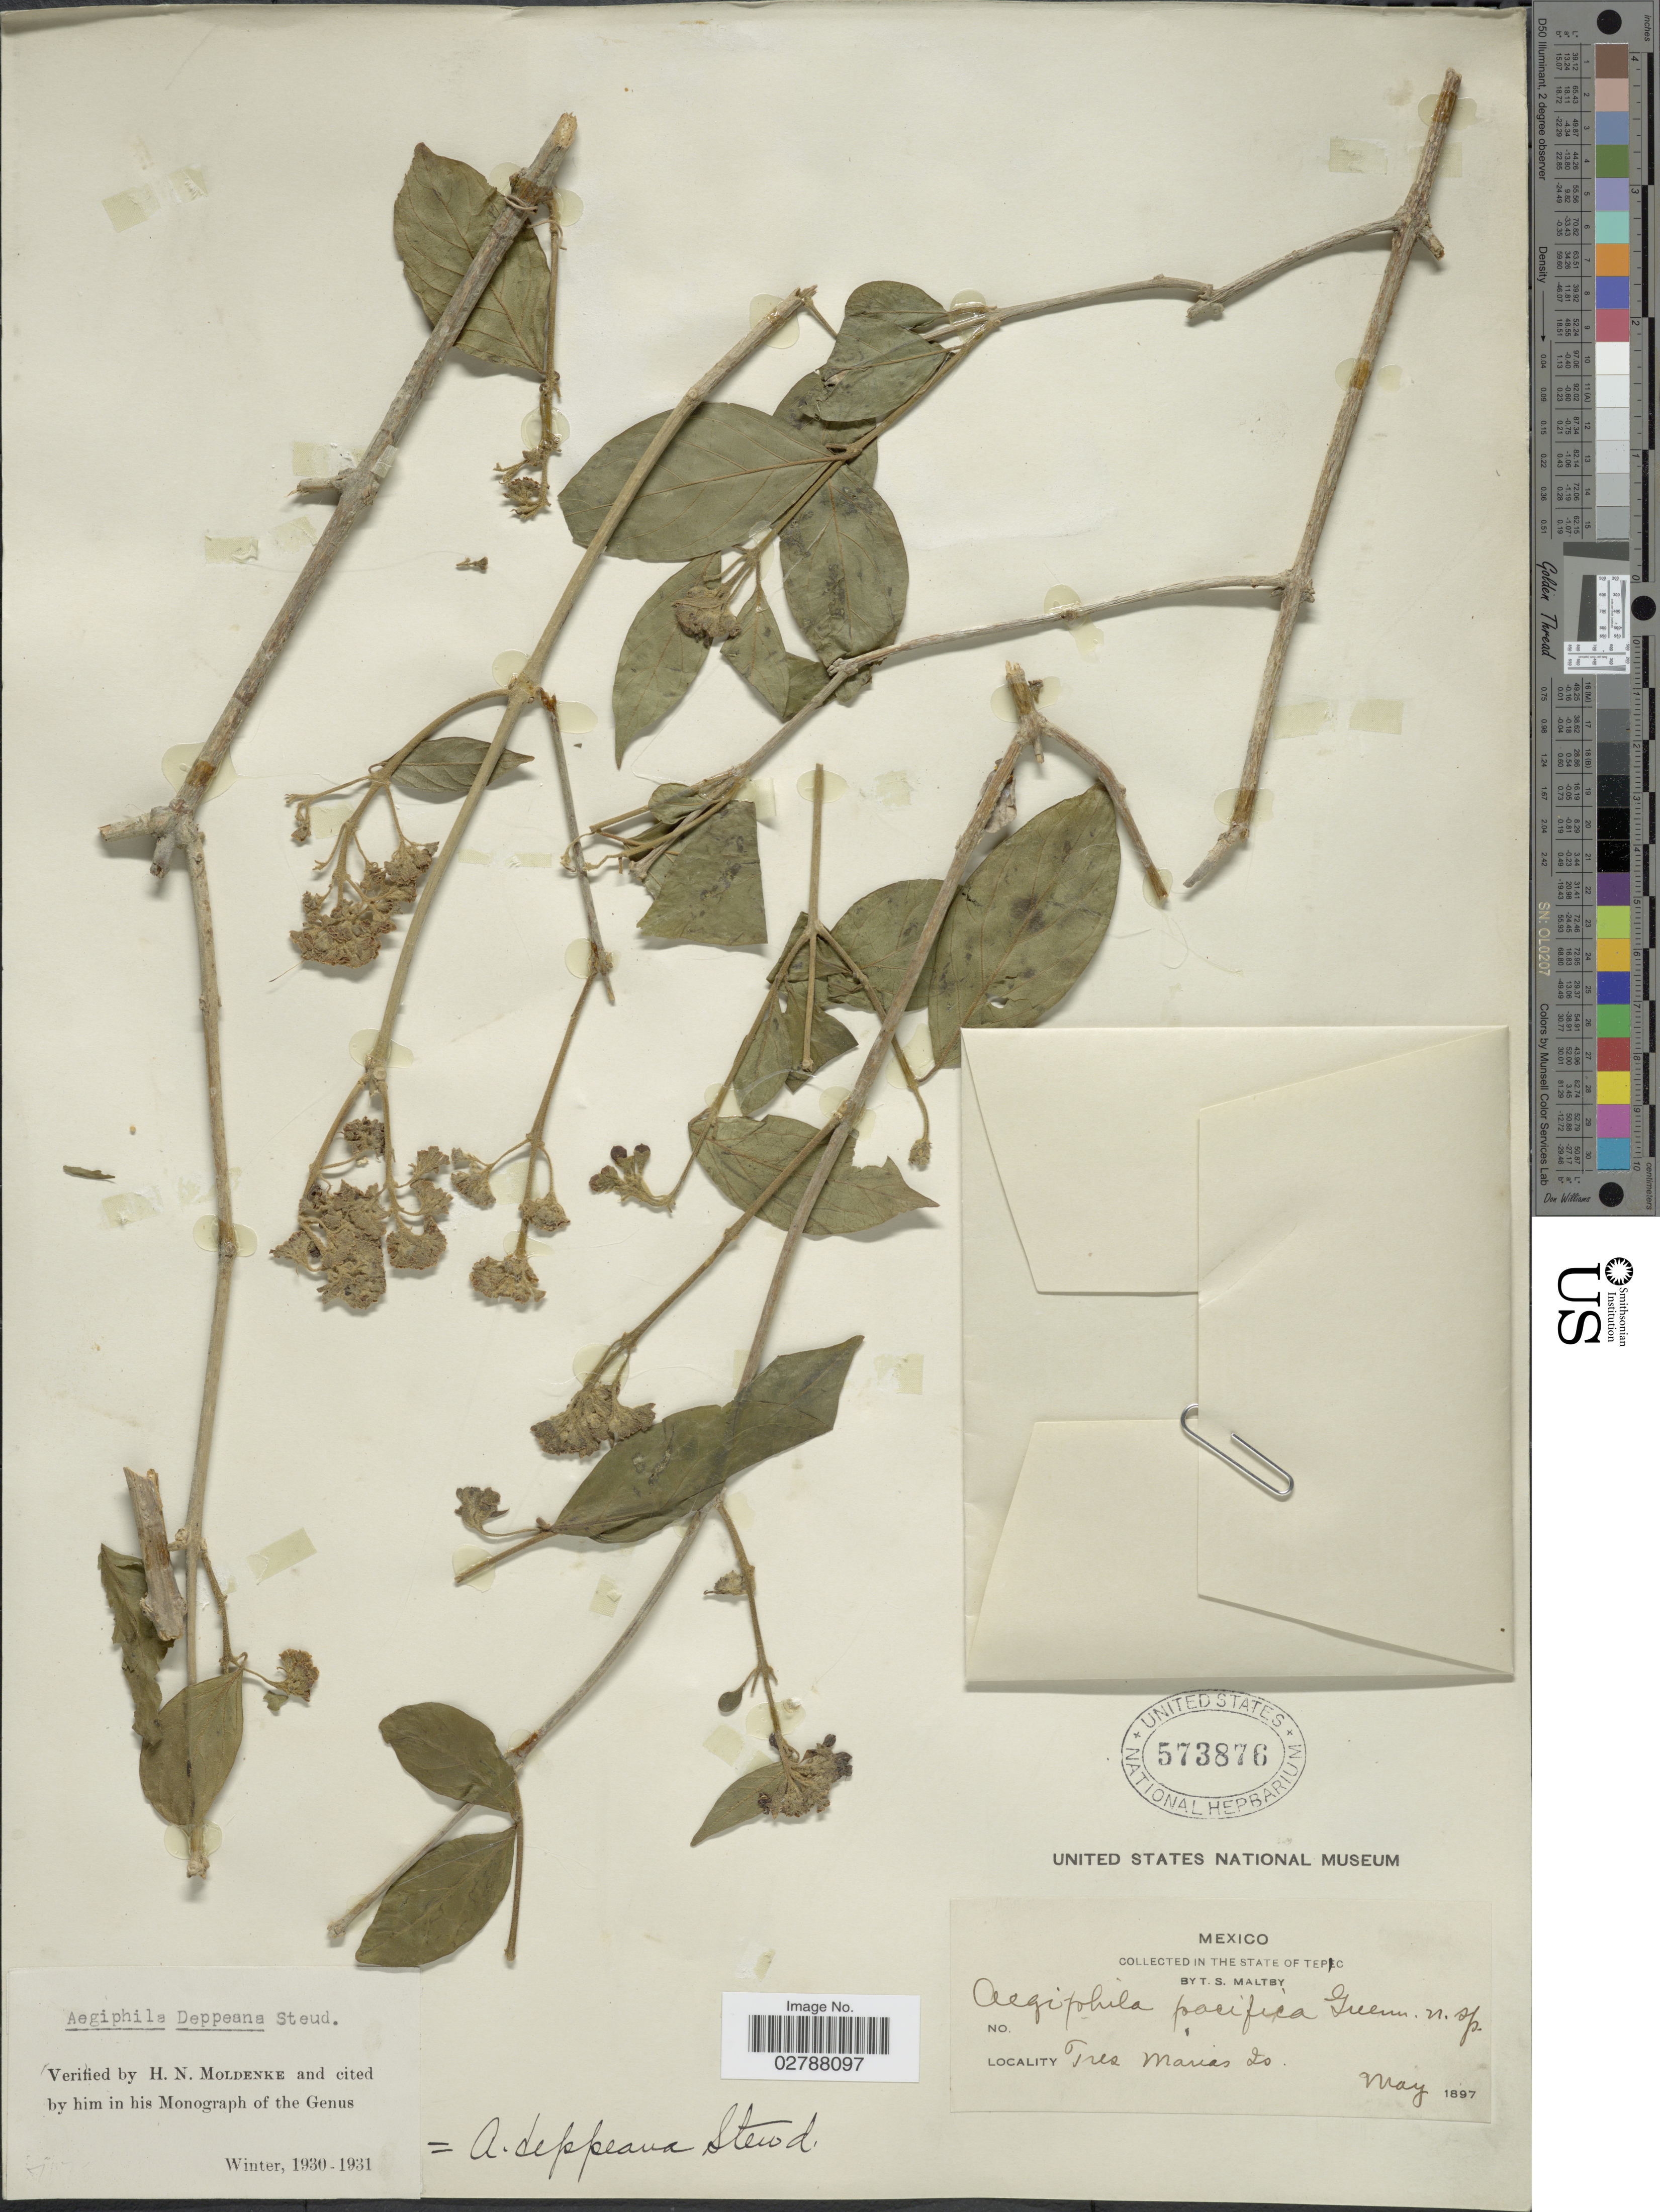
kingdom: Plantae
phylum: Tracheophyta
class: Magnoliopsida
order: Lamiales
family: Lamiaceae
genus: Aegiphila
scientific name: Aegiphila deppeana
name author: Steud.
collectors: T. S. Maltby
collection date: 1897-05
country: Mexico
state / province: Nayarit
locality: In the State of Tepic. Tres Marias Is.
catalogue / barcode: US 573876